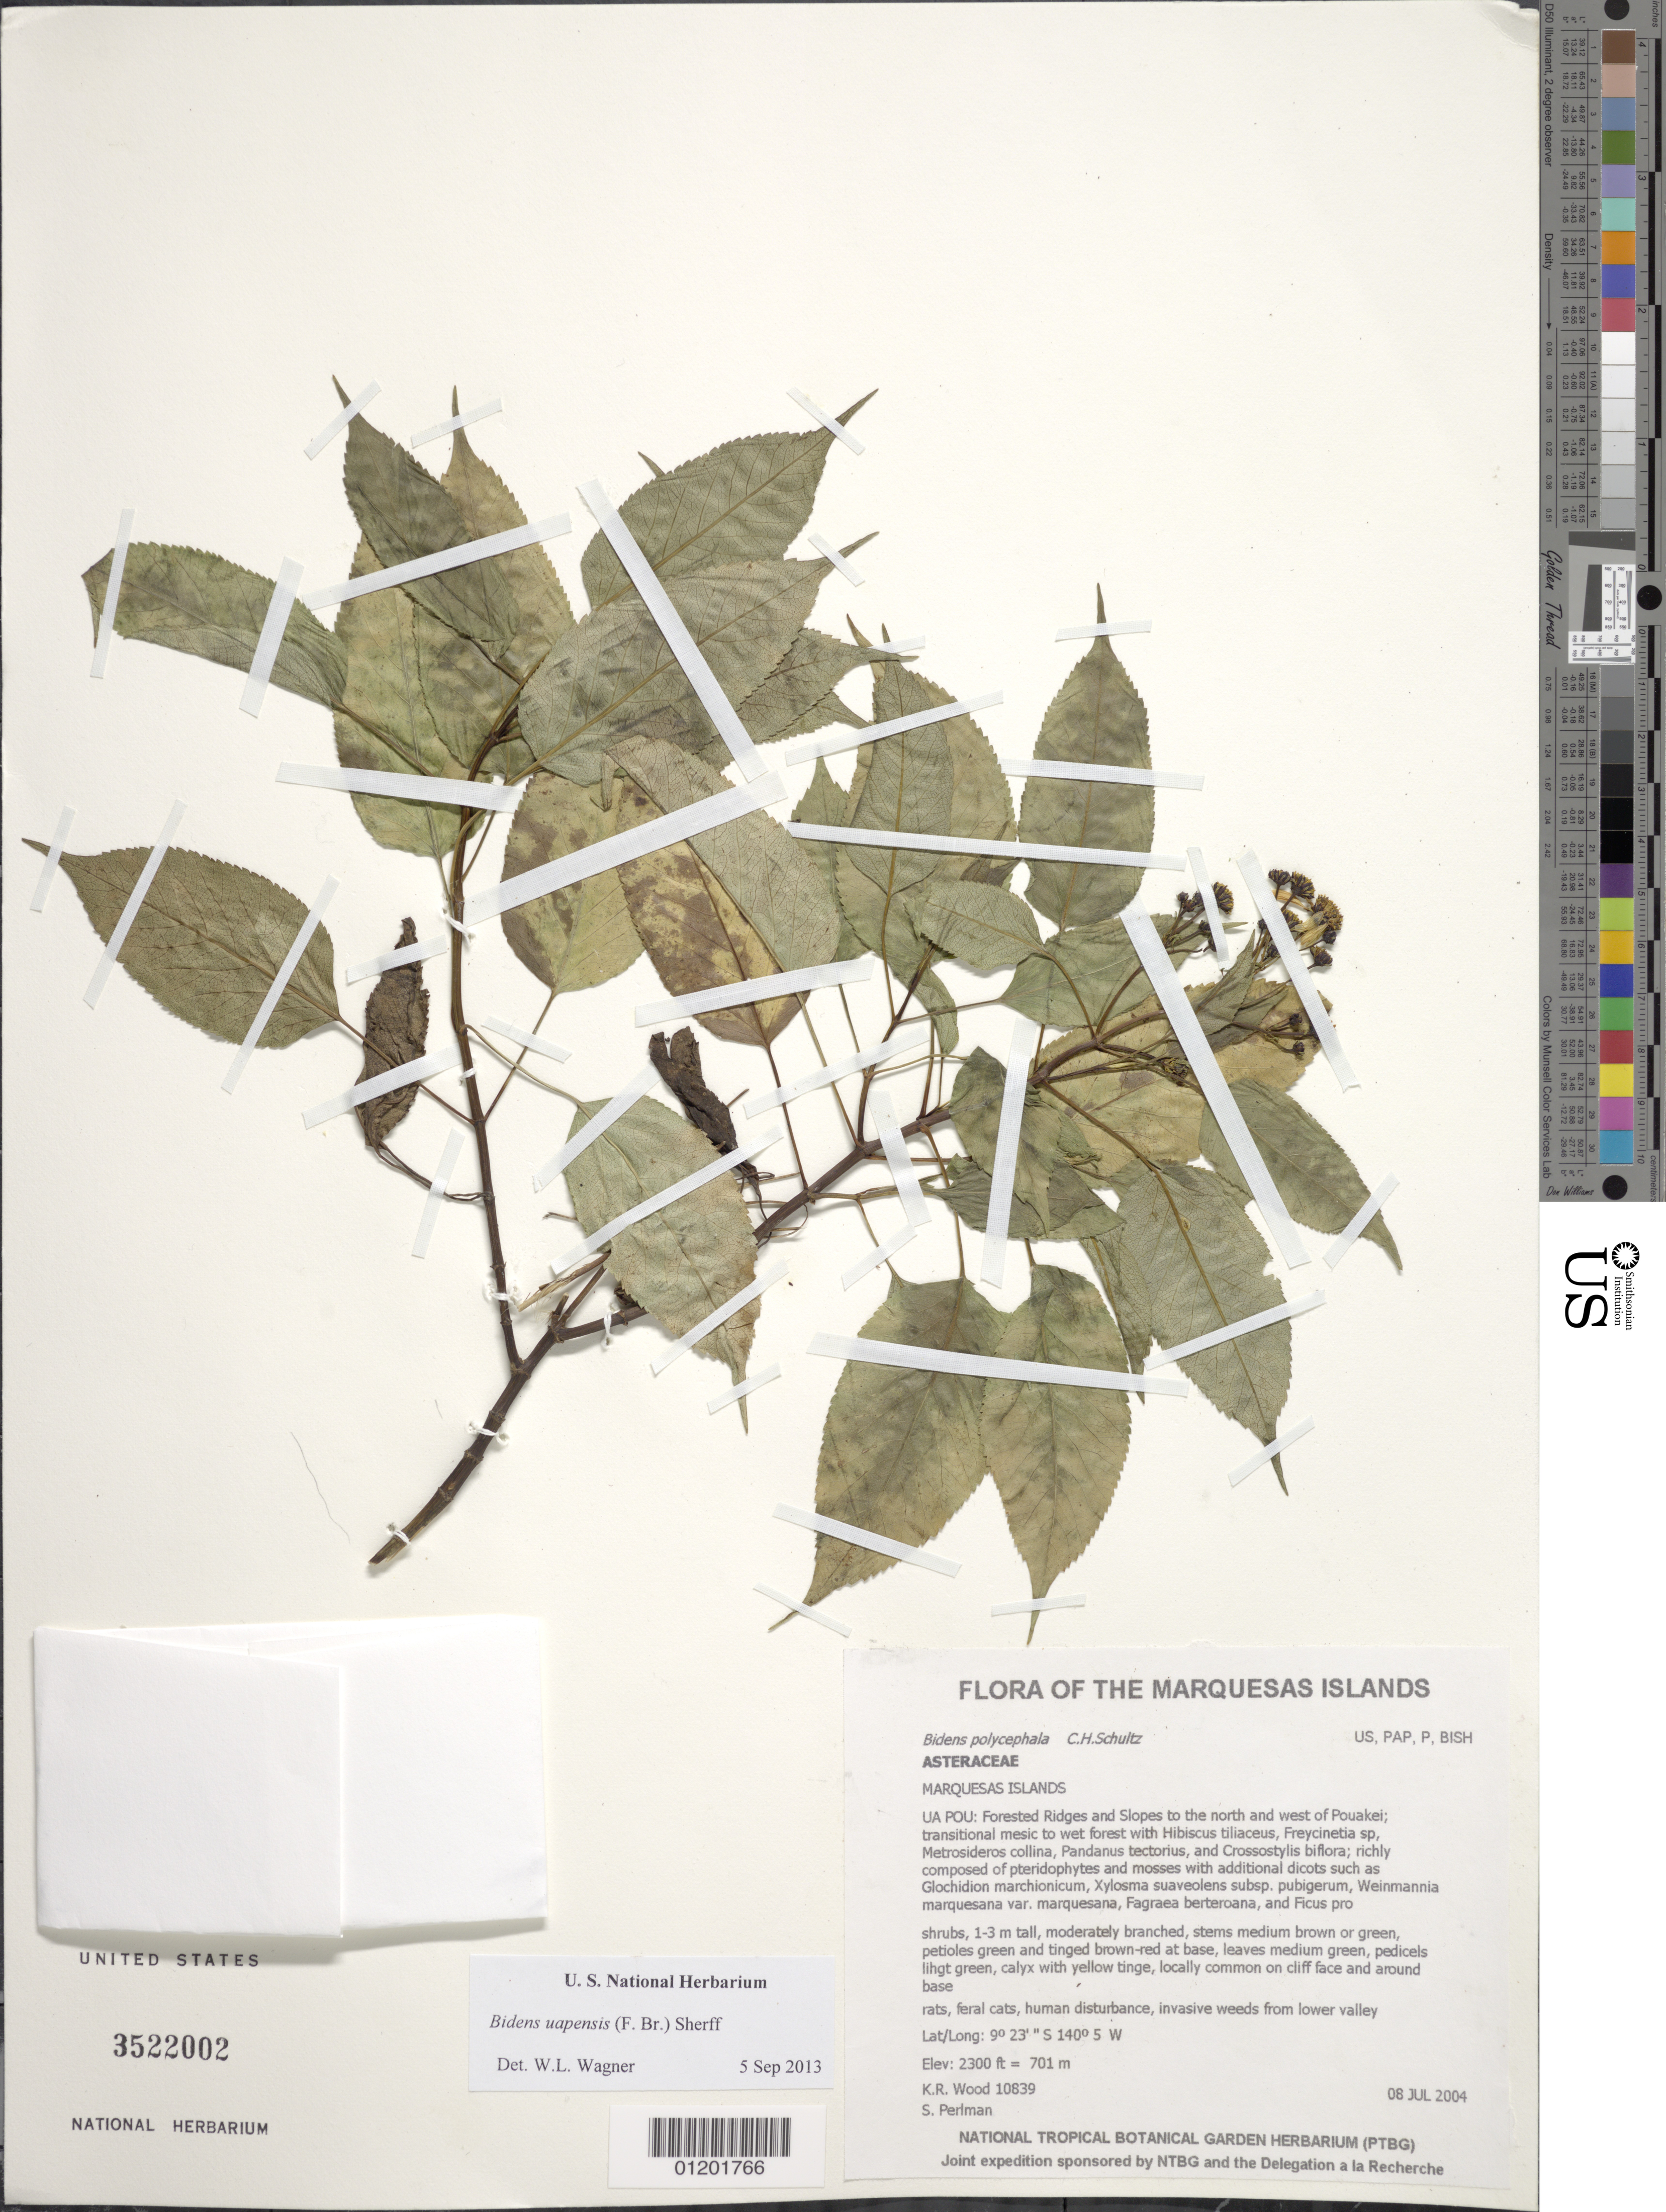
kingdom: Plantae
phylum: Tracheophyta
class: Magnoliopsida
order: Asterales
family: Asteraceae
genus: Bidens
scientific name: Bidens uapensis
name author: (F. Br.) Sherff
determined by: Wagner, W. L., (BOT), Smithsonian Institution - National Museum of Natural History (UNITED STATES)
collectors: K. R. Wood & S. P. Perlman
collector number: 10839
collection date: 2004-07-08/2004-07-09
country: French Polynesia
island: Ua Pou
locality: Forested Ridges and Slopes to the north and west of Pouakei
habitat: Transitional mesic to wet forest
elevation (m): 701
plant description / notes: Rats, feral cats, human disturbance, invasive weeds from lower valley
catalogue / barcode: US 3522002